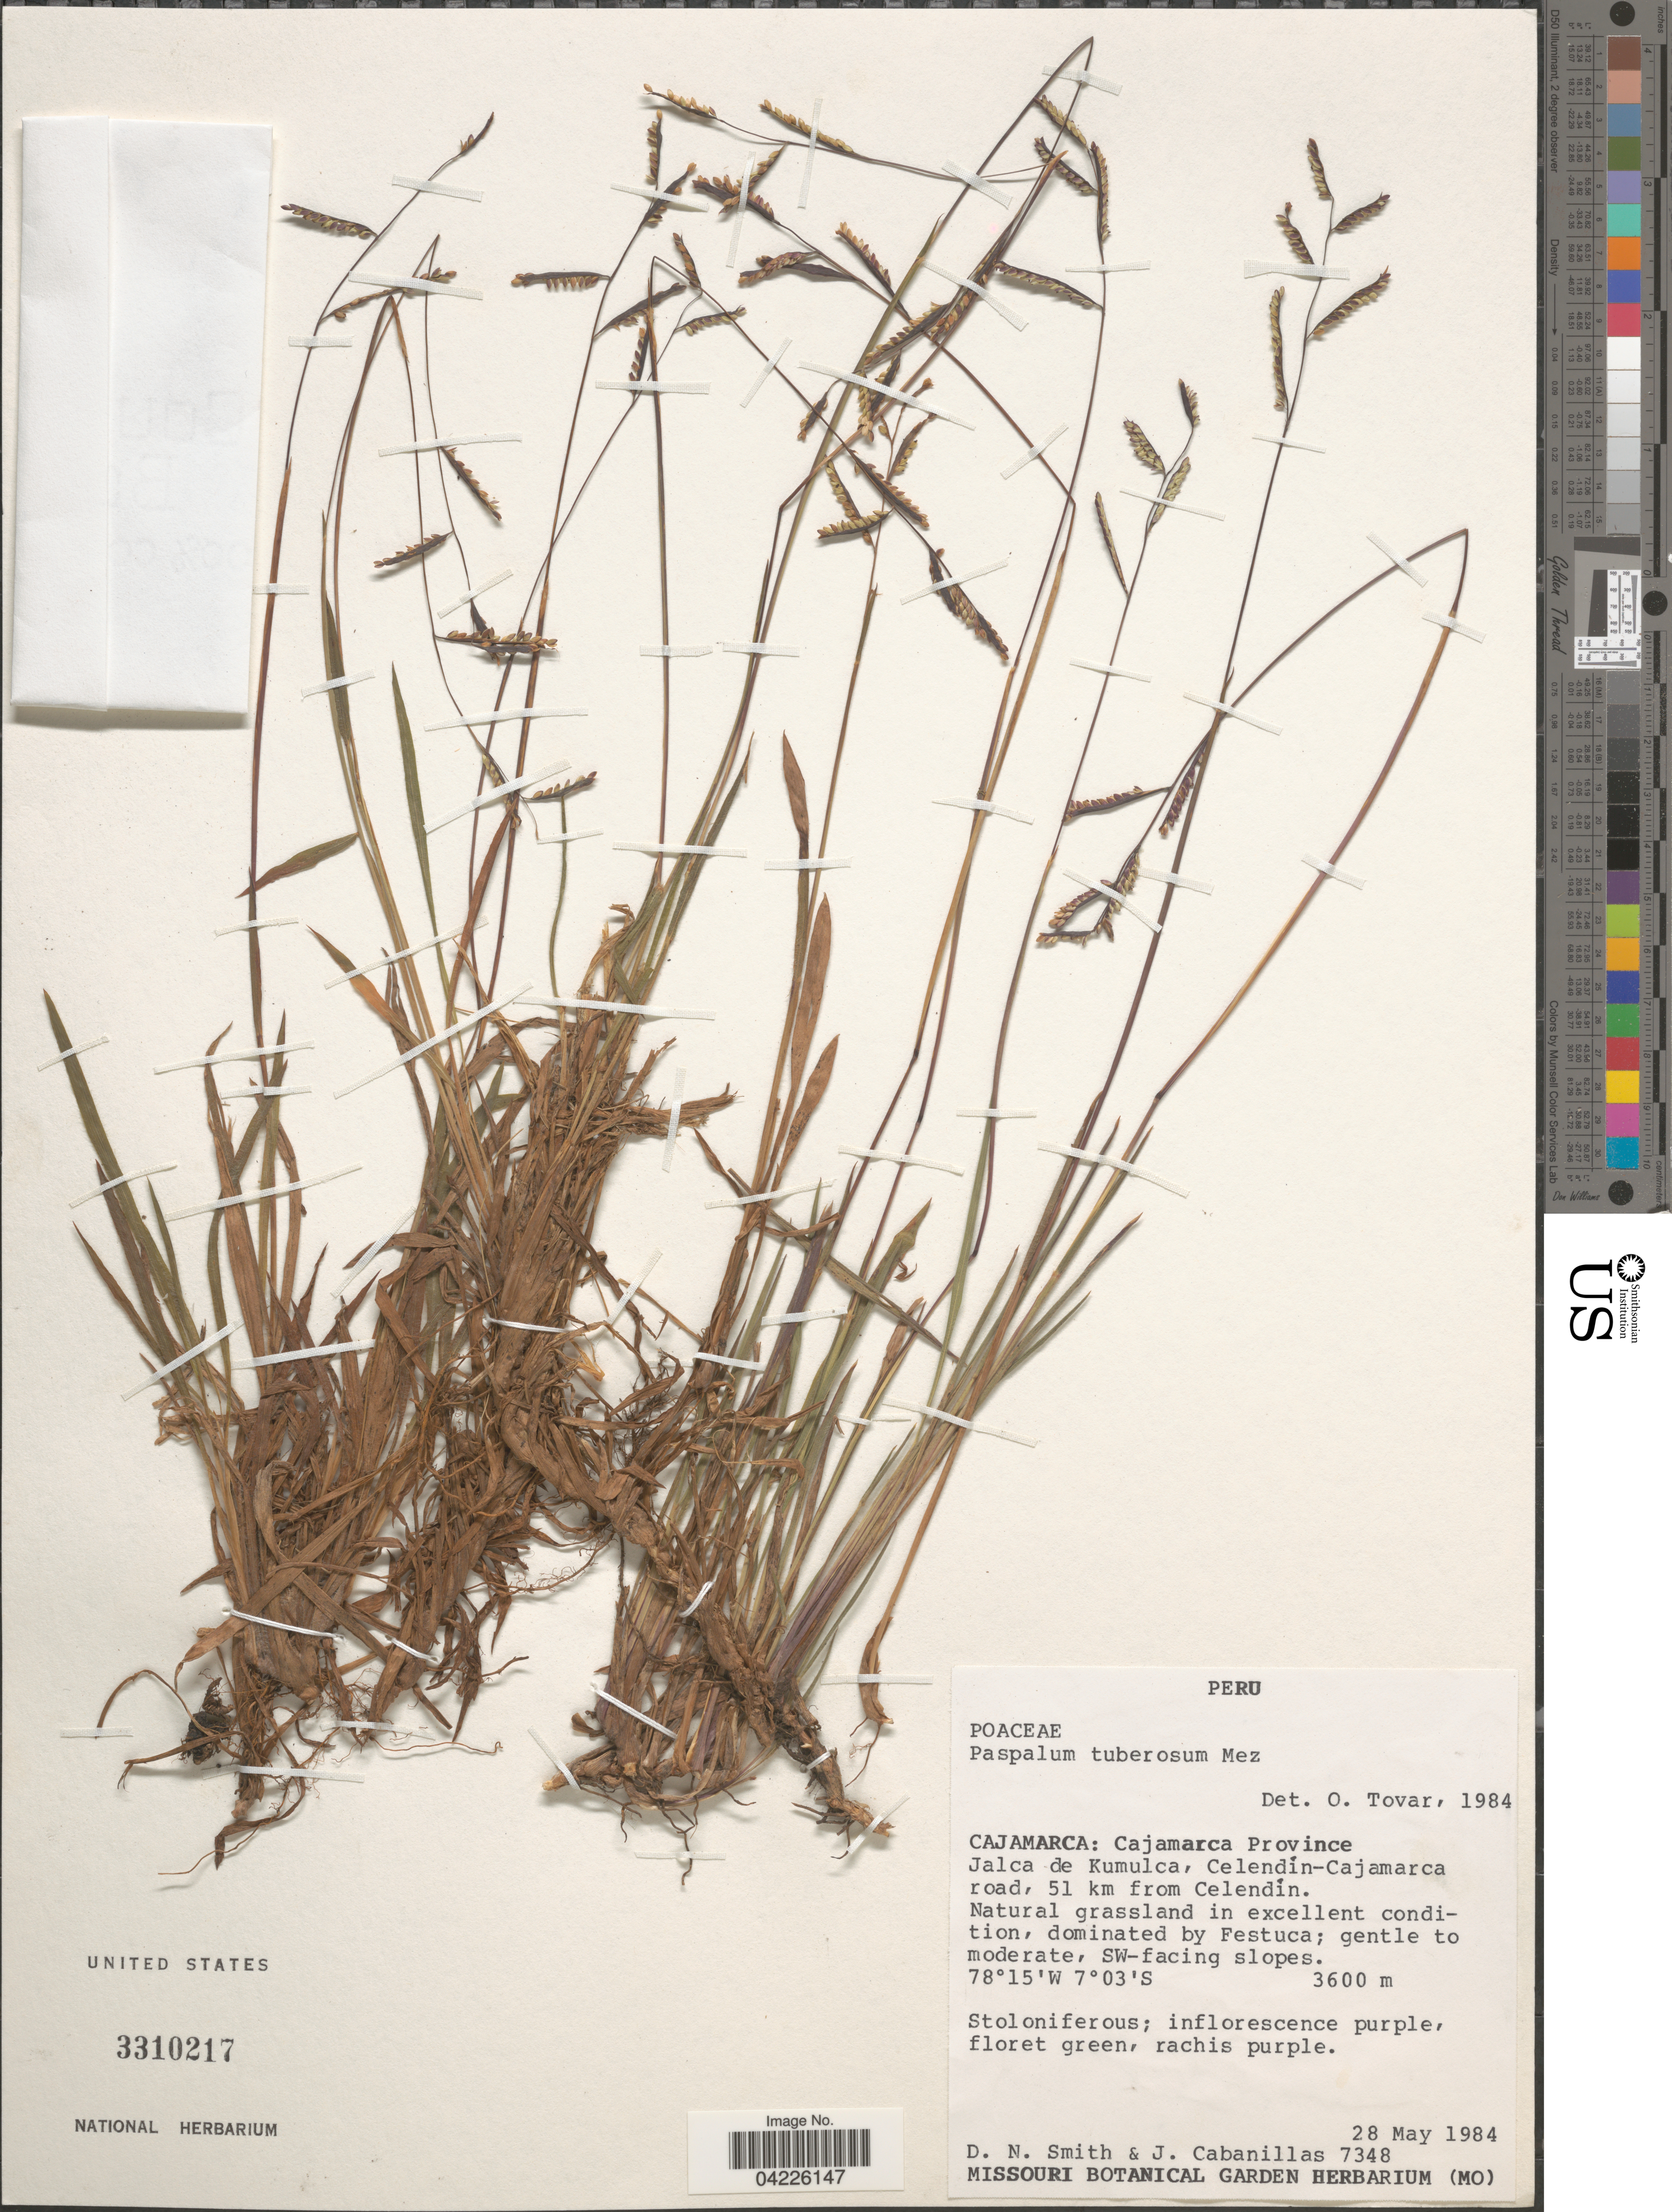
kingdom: Plantae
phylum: Tracheophyta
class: Liliopsida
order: Poales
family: Poaceae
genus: Paspalum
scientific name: Paspalum tuberosum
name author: Mez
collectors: D. Smith & J. Cabanillas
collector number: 7348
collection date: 1984-05-28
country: Peru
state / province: Cajamarca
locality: Cajamarca Province. Jalca de Kumulca, Celendín-Cajamarca road, 51 km from Celendín.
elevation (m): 3600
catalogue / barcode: US 3310217